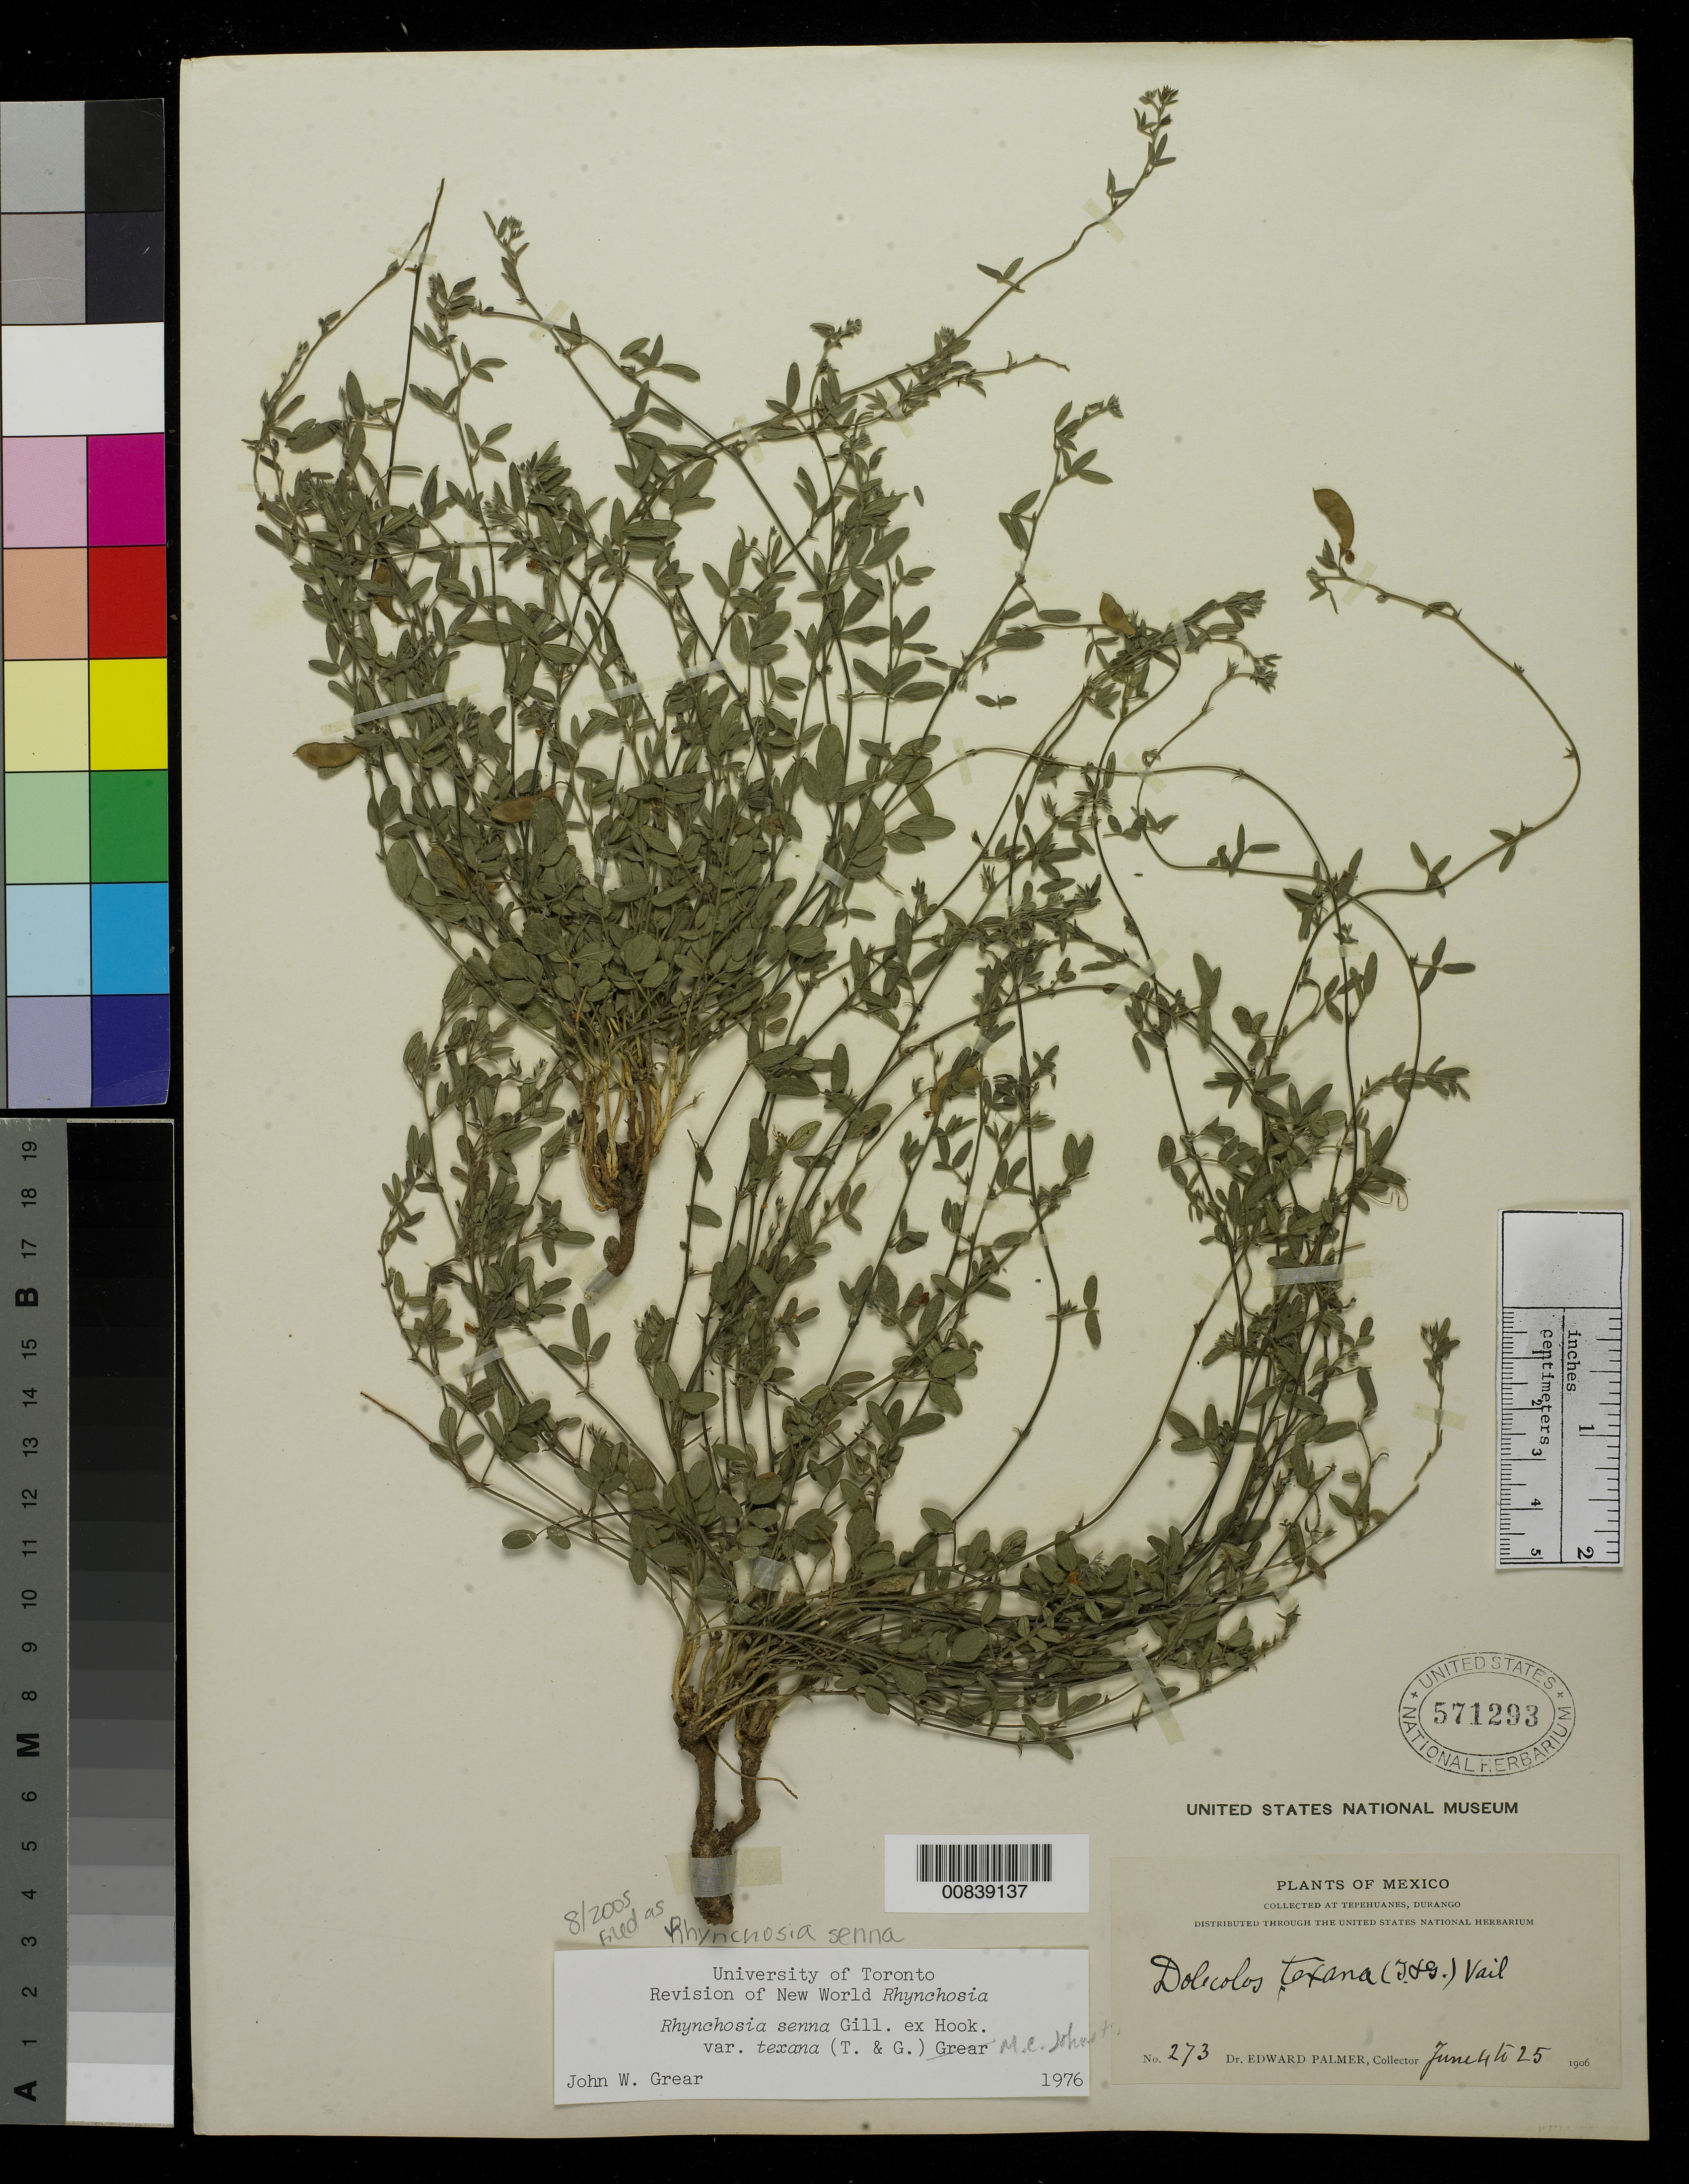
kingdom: Plantae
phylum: Tracheophyta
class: Magnoliopsida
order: Fabales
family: Fabaceae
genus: Rhynchosia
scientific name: Rhynchosia senna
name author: Gillies ex Hook.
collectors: E. Palmer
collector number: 273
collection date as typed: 04 Jun 1906 to 25 Jun 1906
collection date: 1906-06-04/1906-06-25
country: Mexico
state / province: Durango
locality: Tepehuanes, Durango.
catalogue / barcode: US 571293